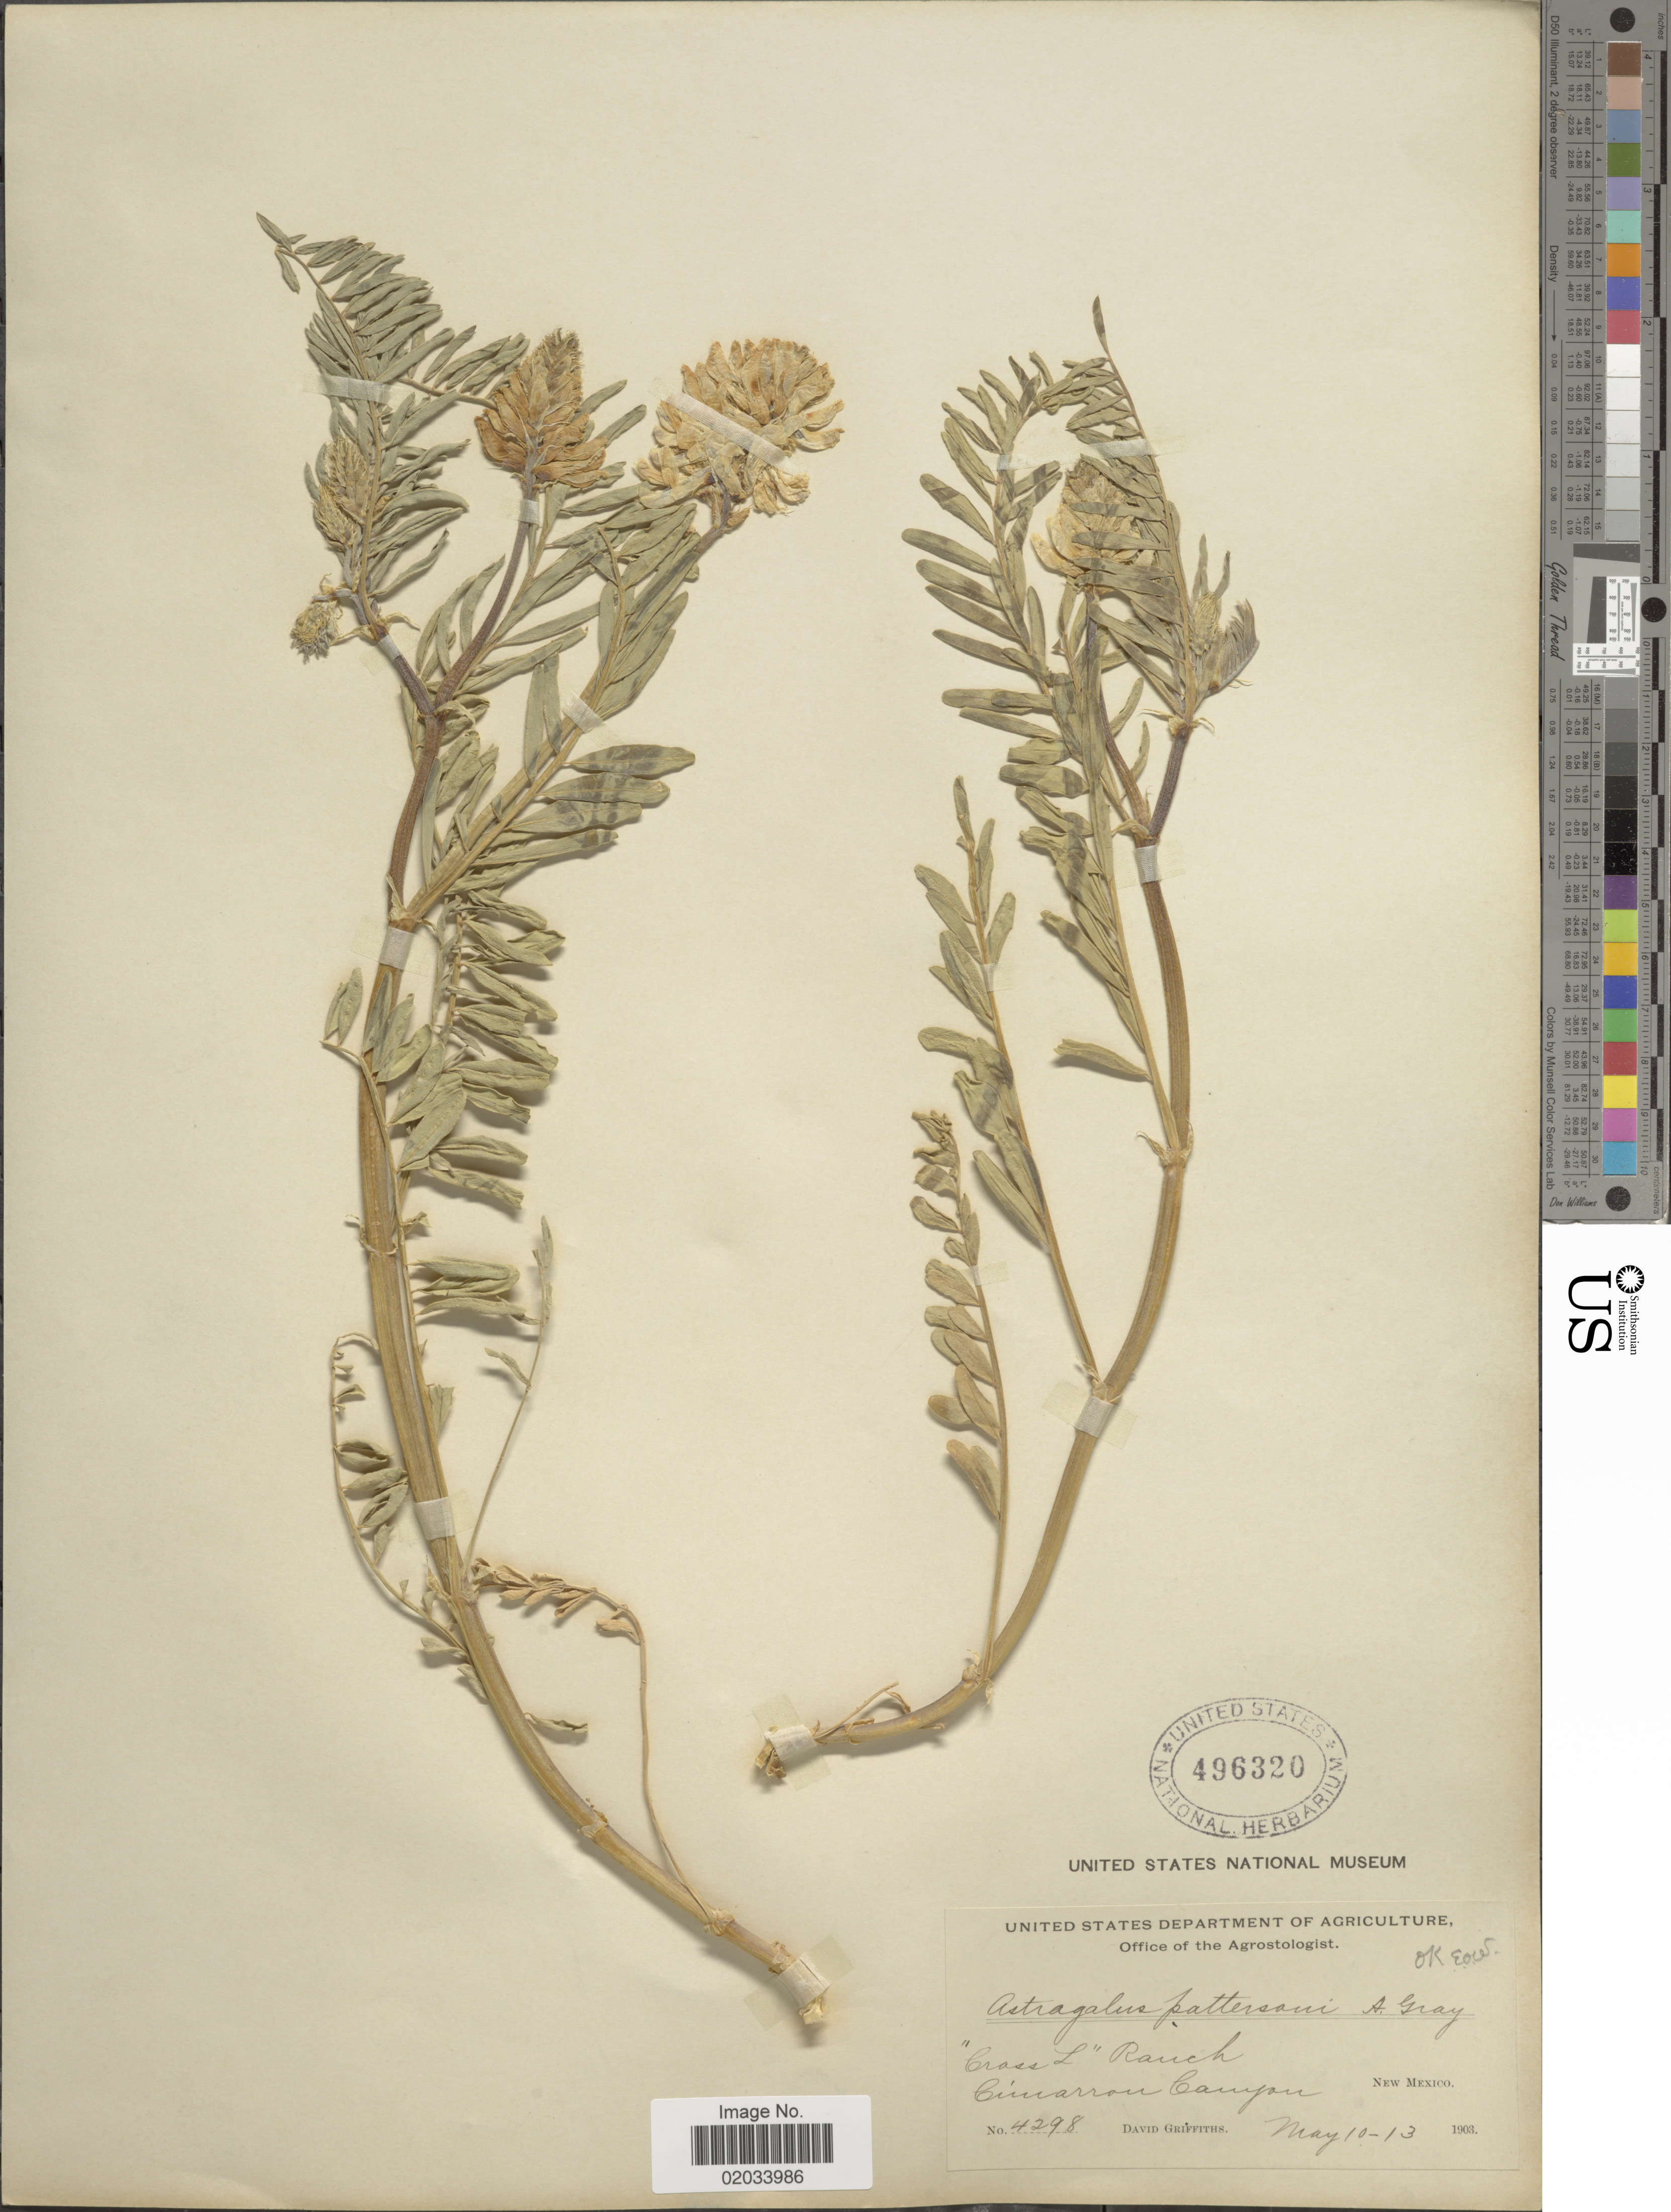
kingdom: Plantae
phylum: Tracheophyta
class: Magnoliopsida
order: Fabales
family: Fabaceae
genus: Astragalus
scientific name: Astragalus praelongus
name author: E. Sheld.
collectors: D. Griffiths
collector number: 4298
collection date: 1903-05-10/1903-05-13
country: United States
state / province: New Mexico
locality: Cross L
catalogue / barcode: US 496320